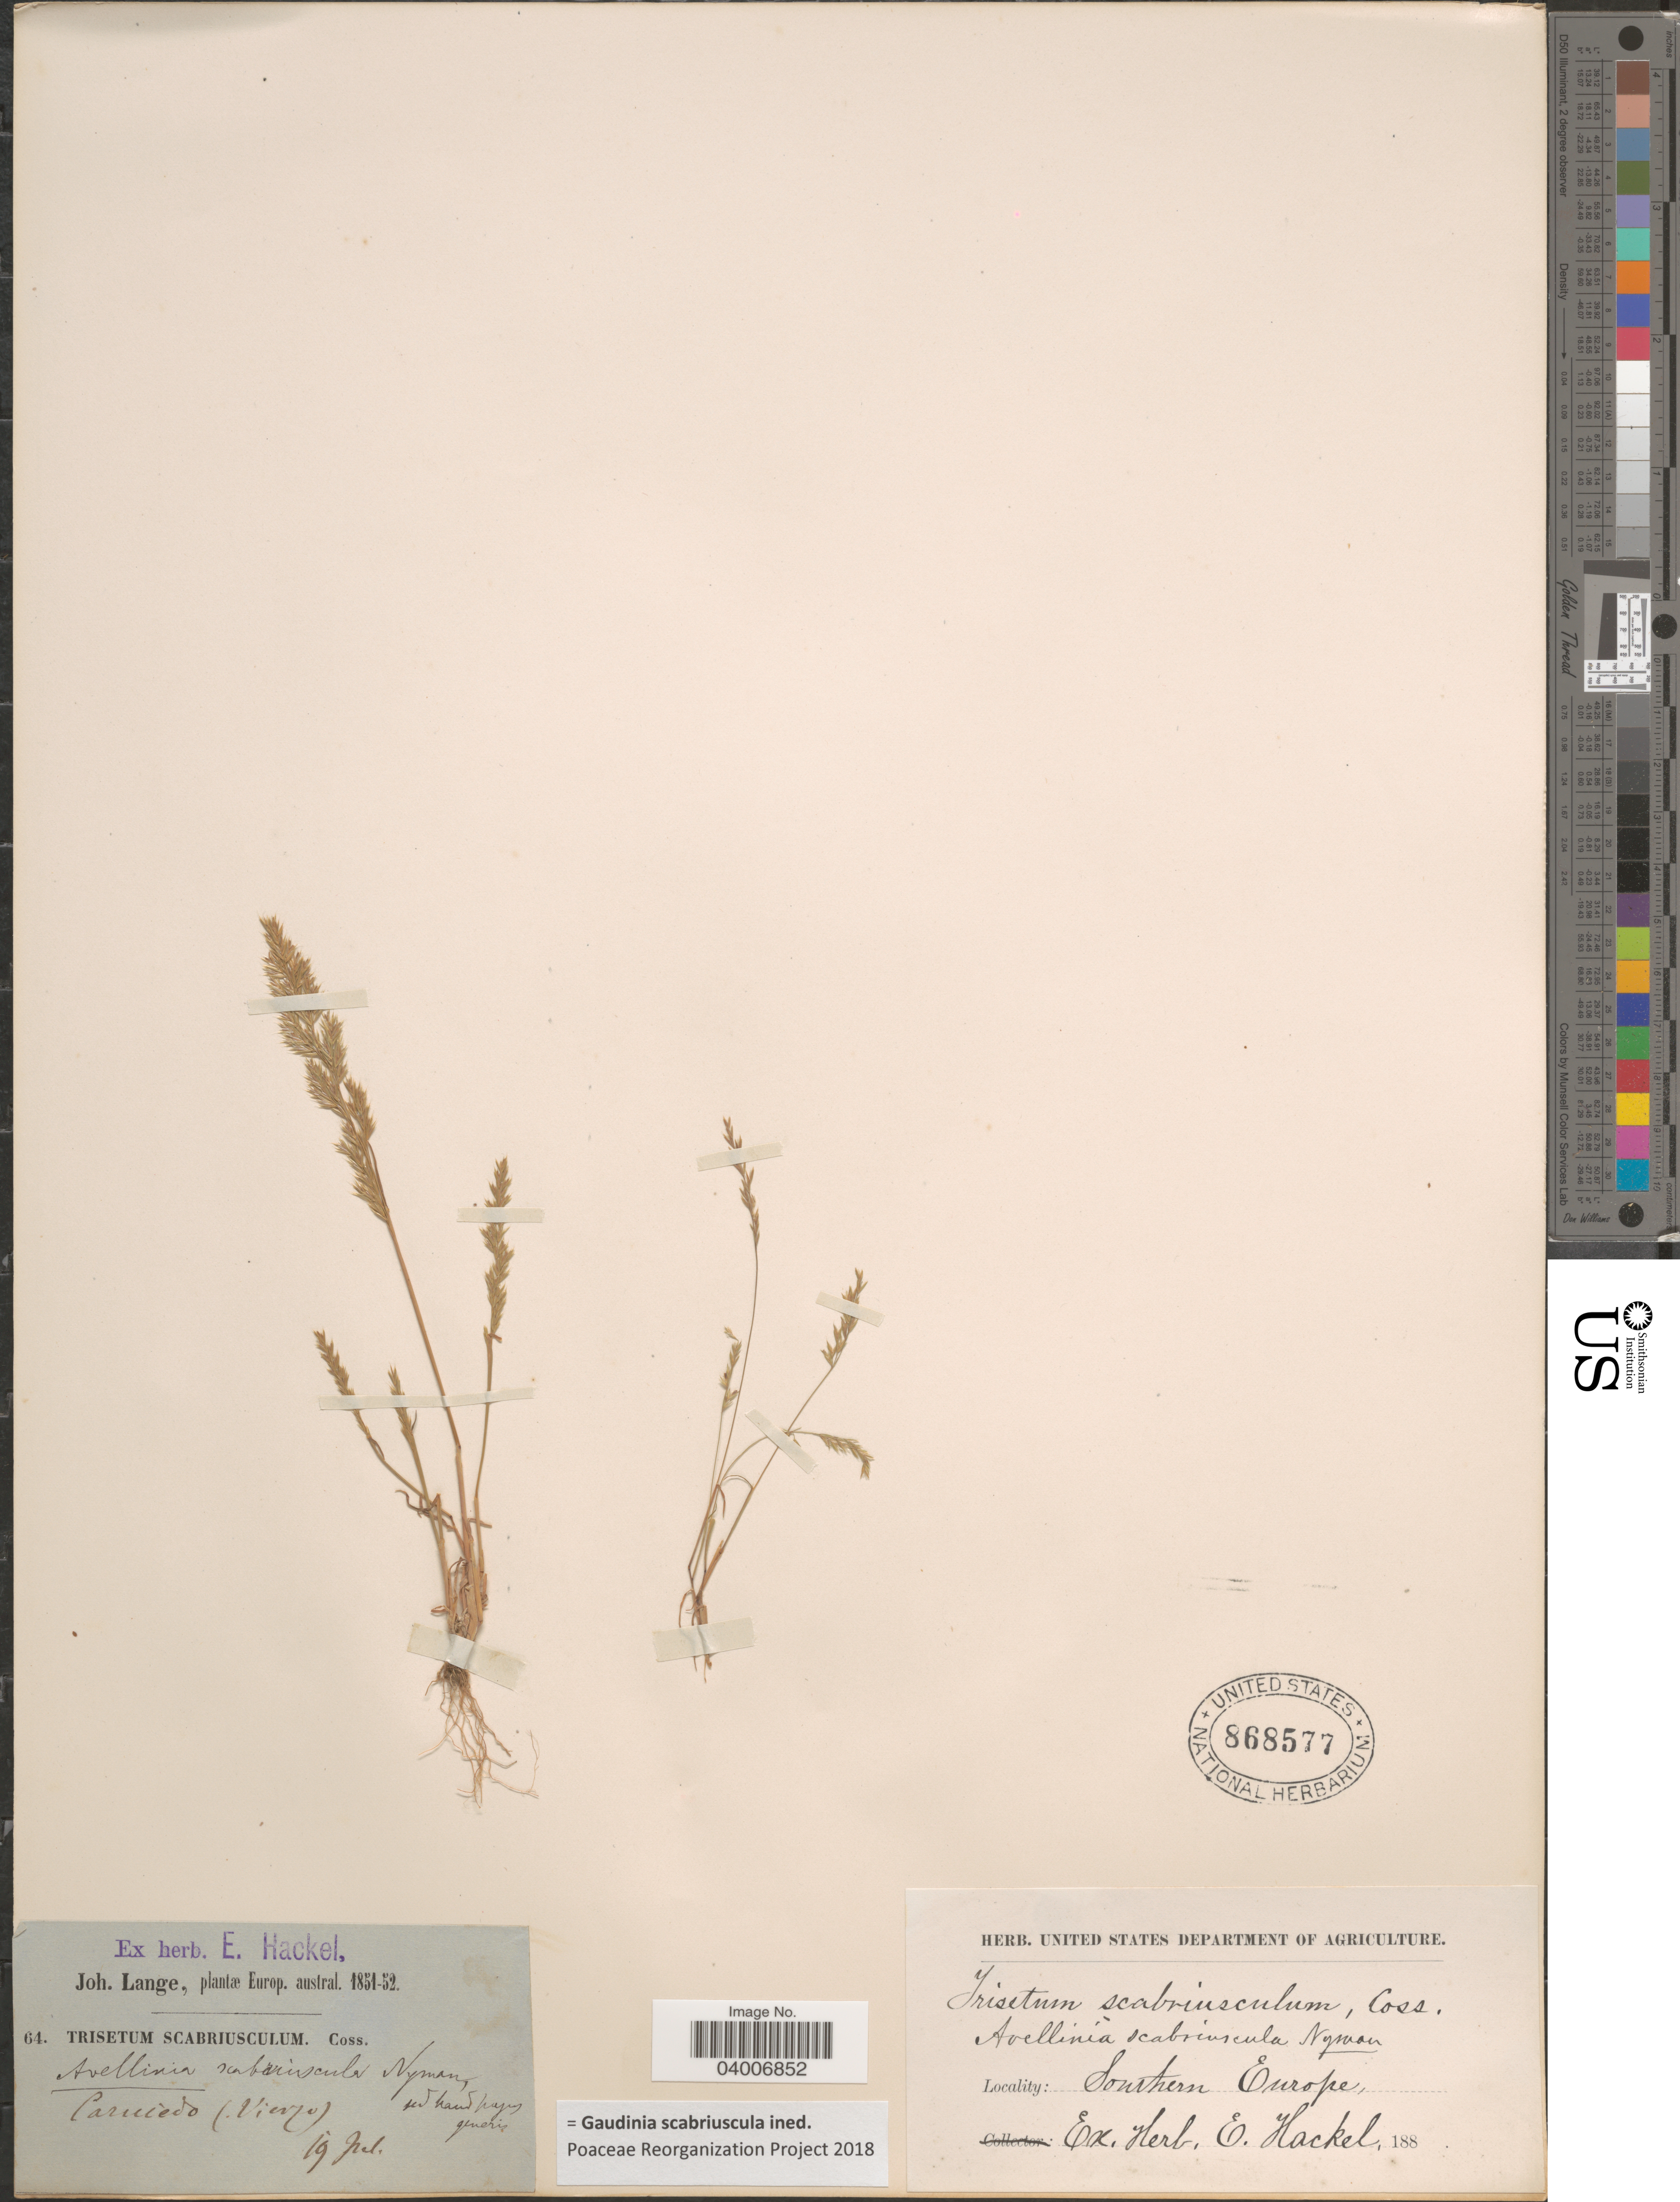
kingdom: Plantae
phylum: Tracheophyta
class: Liliopsida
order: Poales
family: Poaceae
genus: Gaudinia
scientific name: Gaudinia scabriuscula ined.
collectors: J. M. C. Lange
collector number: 64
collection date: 1851-07-19/1852-07-19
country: Spain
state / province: Castilla y León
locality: Europ. austral. Carucedo (Vierzo). [Bierzo] Southern Europe.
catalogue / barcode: US 868577